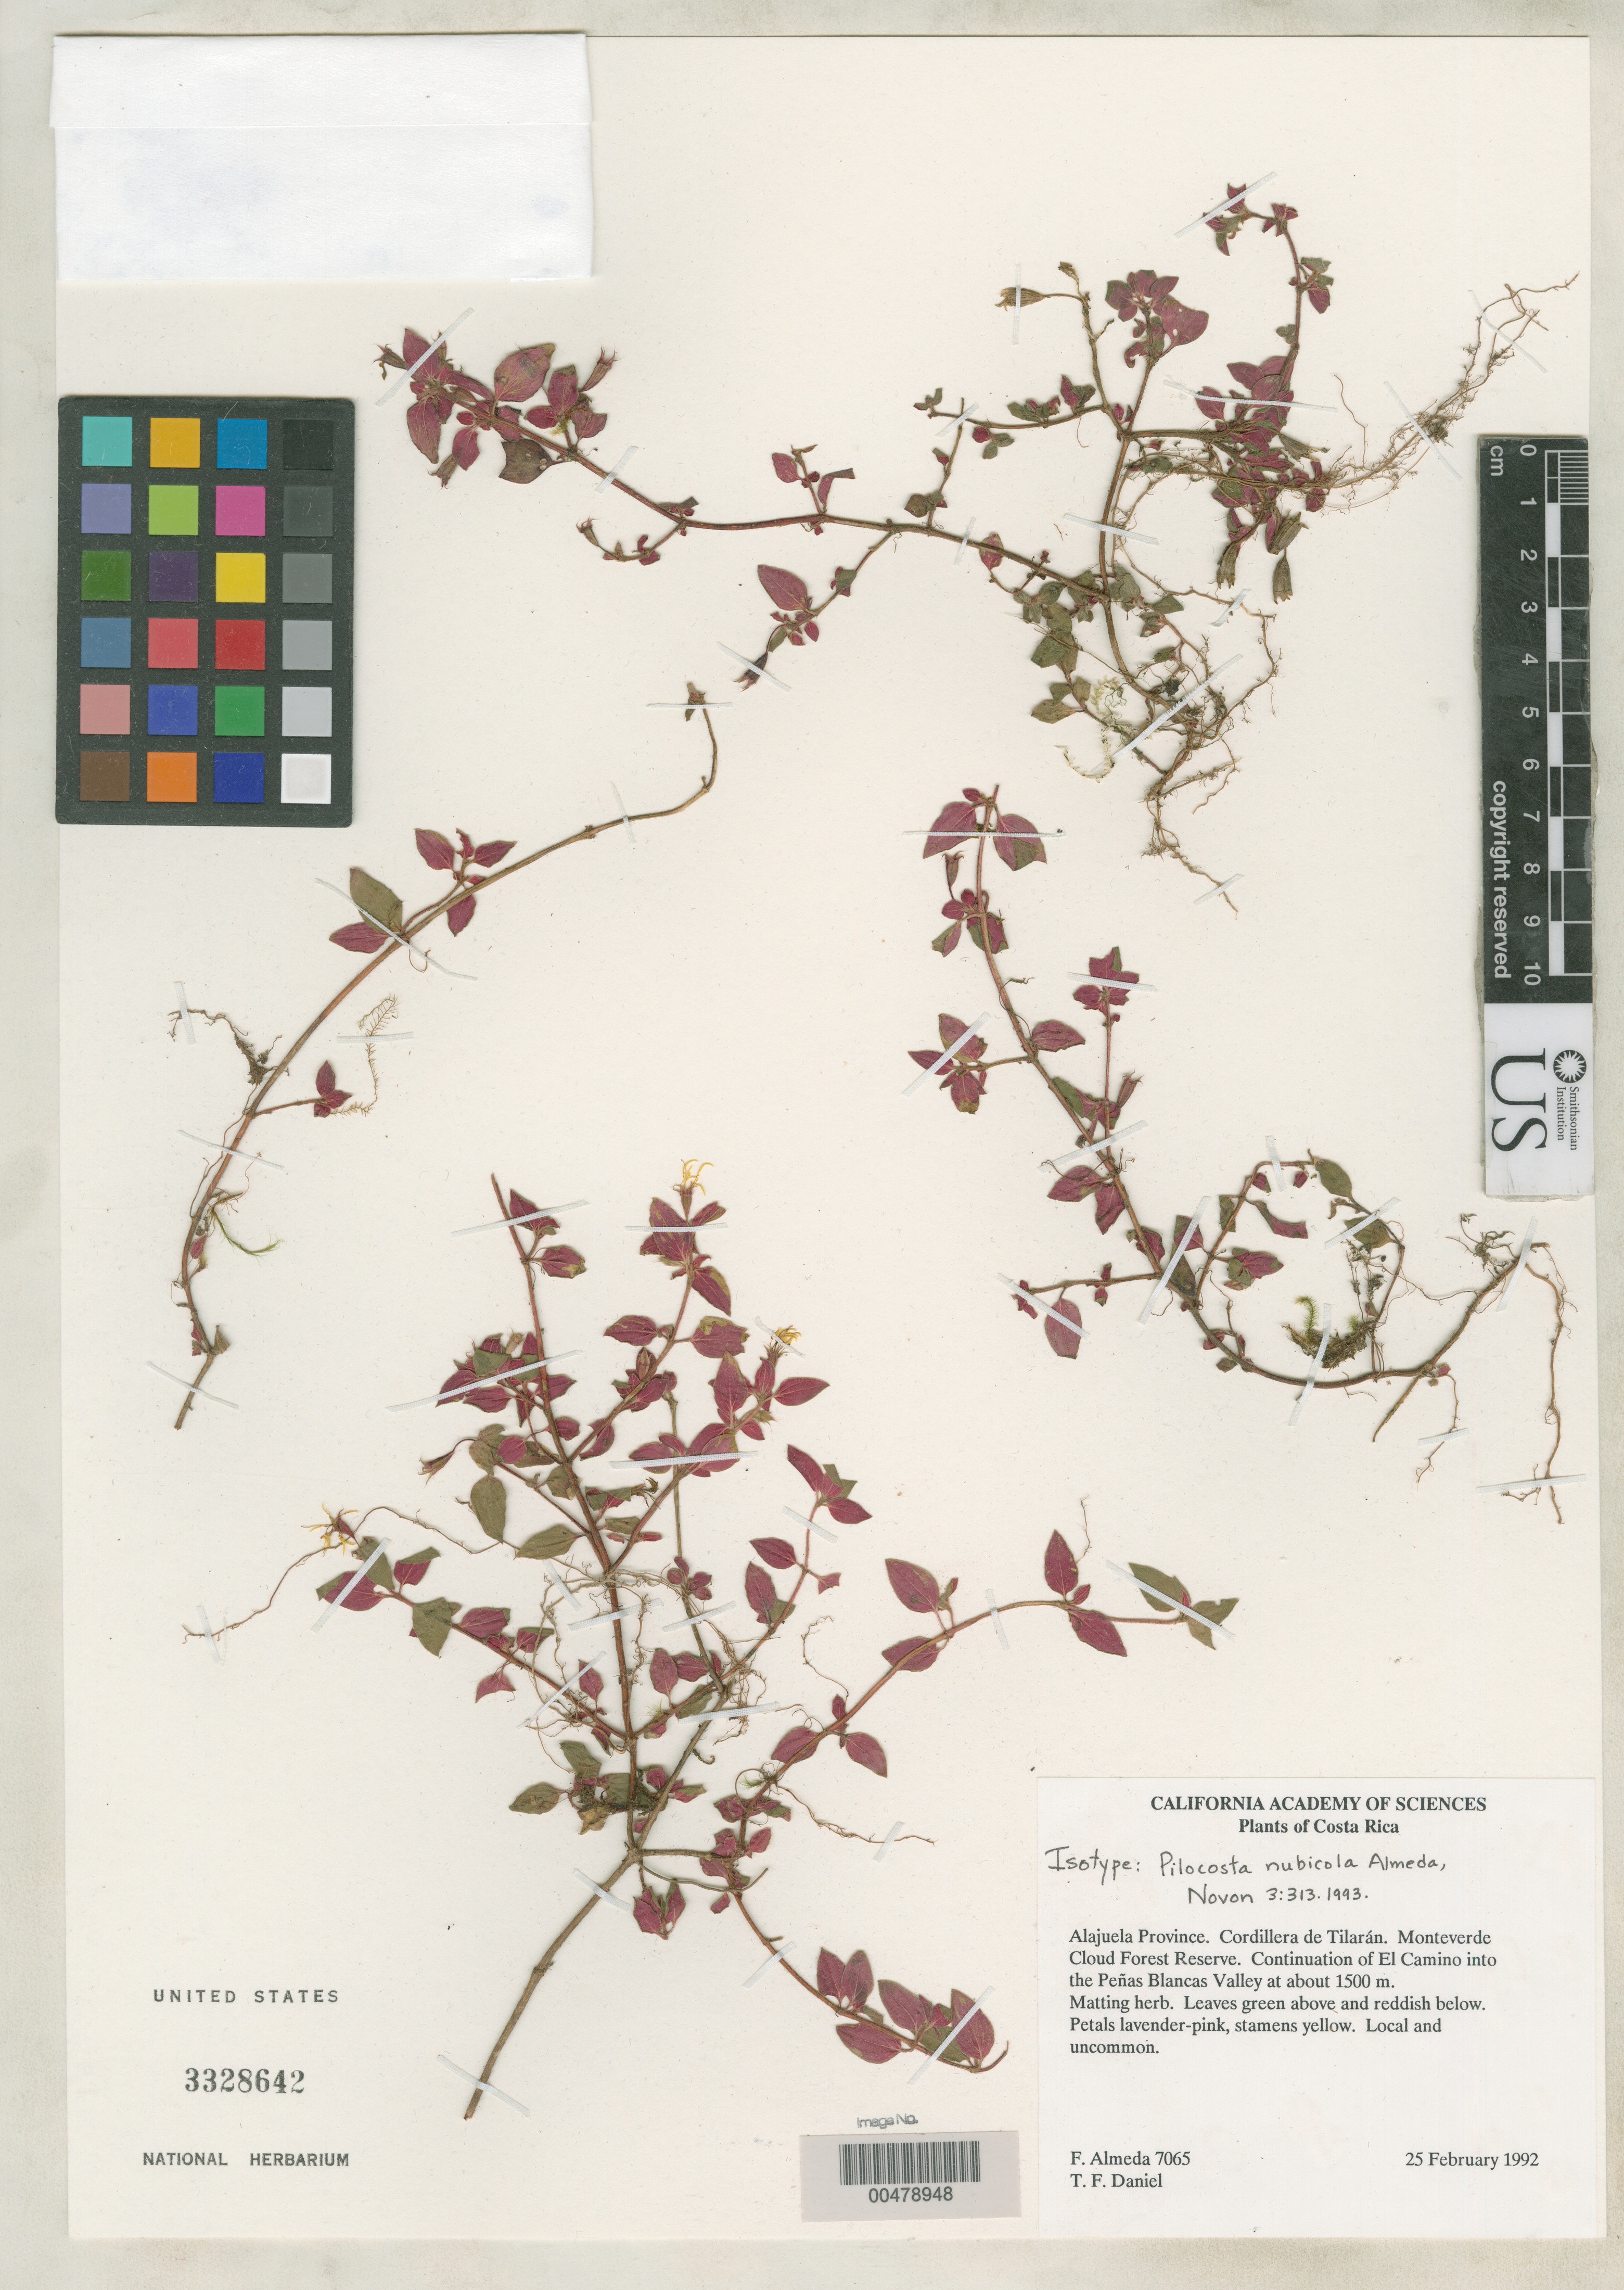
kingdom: Plantae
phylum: Tracheophyta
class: Magnoliopsida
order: Myrtales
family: Melastomataceae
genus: Pilocosta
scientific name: Pilocosta nubicola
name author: Almeda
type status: Isotype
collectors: F. Almeda & T. F. Daniel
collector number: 7065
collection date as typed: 25 Feb 1992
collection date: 1992-02-25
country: Costa Rica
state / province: Alajuela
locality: Cordillera de Tilaran, Monteverde Cloud Forest Reserve, continuation of El Camino into Penas Blancas valley.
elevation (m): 1500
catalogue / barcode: US 3328642